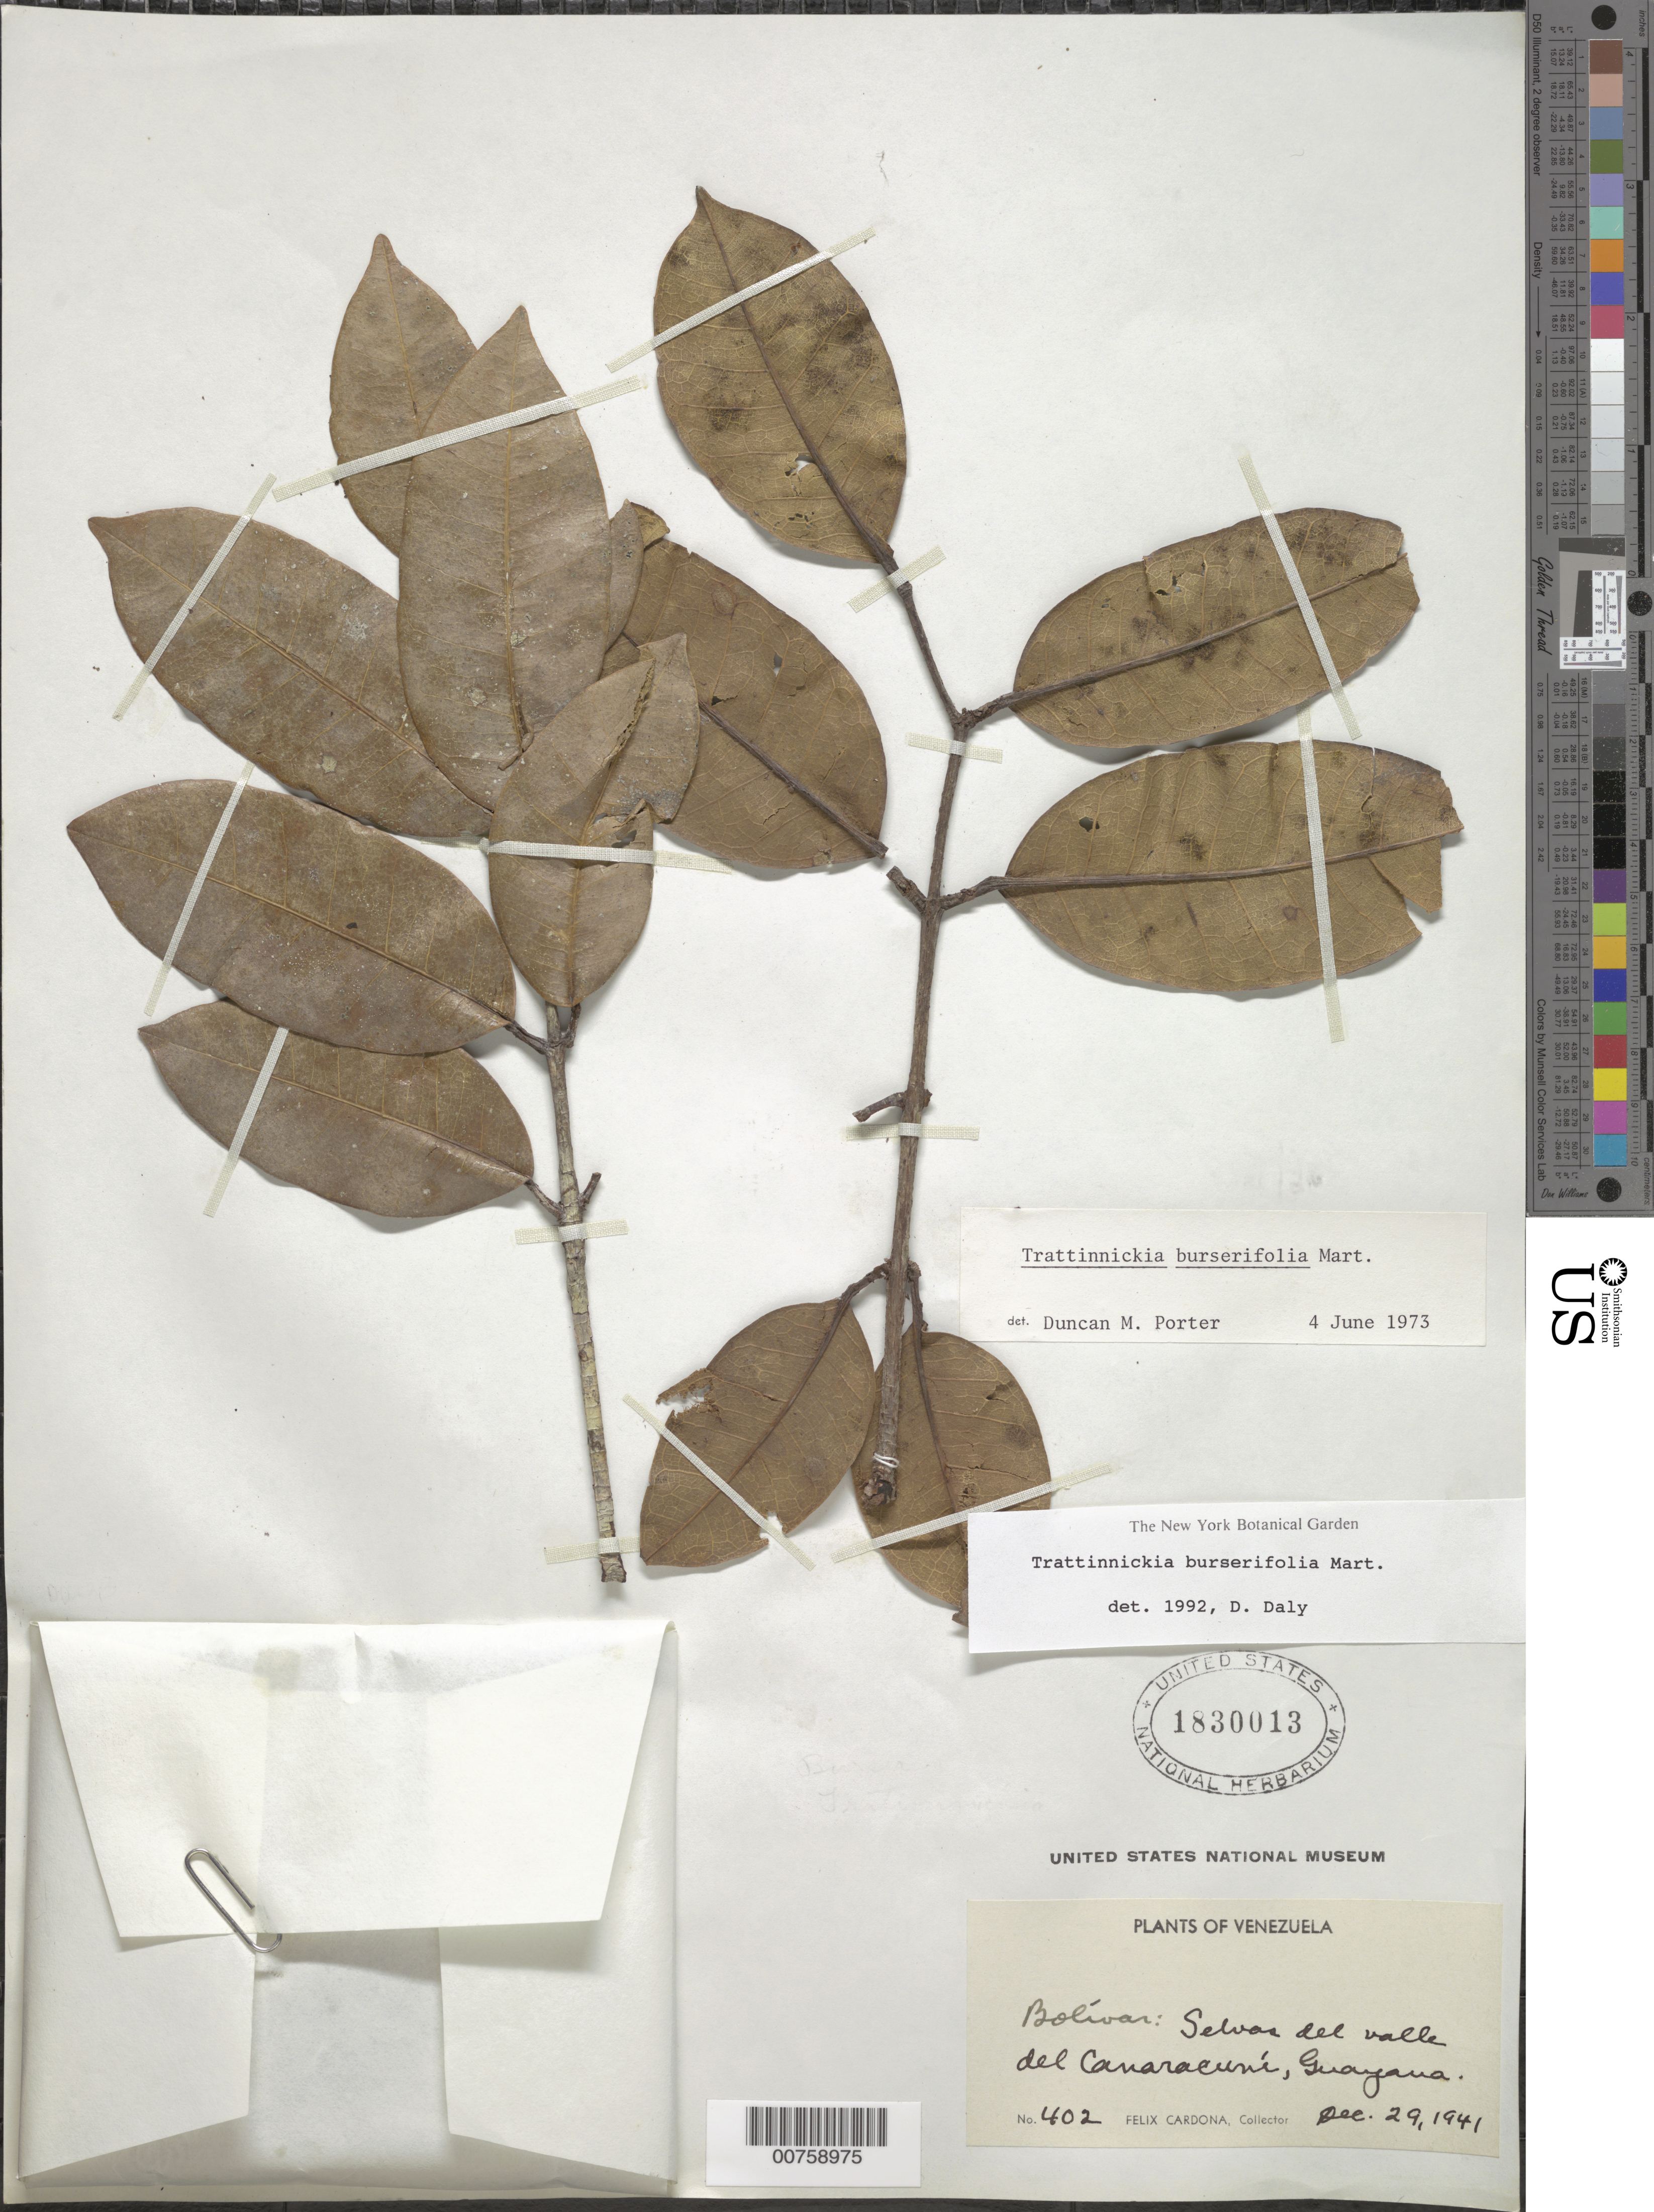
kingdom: Plantae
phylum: Tracheophyta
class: Magnoliopsida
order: Sapindales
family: Burseraceae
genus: Trattinnickia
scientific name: Trattinnickia burserifolia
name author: Mart.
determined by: Daly, D. C.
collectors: F. Cardona Puig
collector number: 402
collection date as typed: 29-Dec-41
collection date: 1941-12-29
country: Venezuela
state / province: Bolívar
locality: Valle de Carraracuní, Alto Caura, Guayana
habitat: Selvas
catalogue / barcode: US 1830013